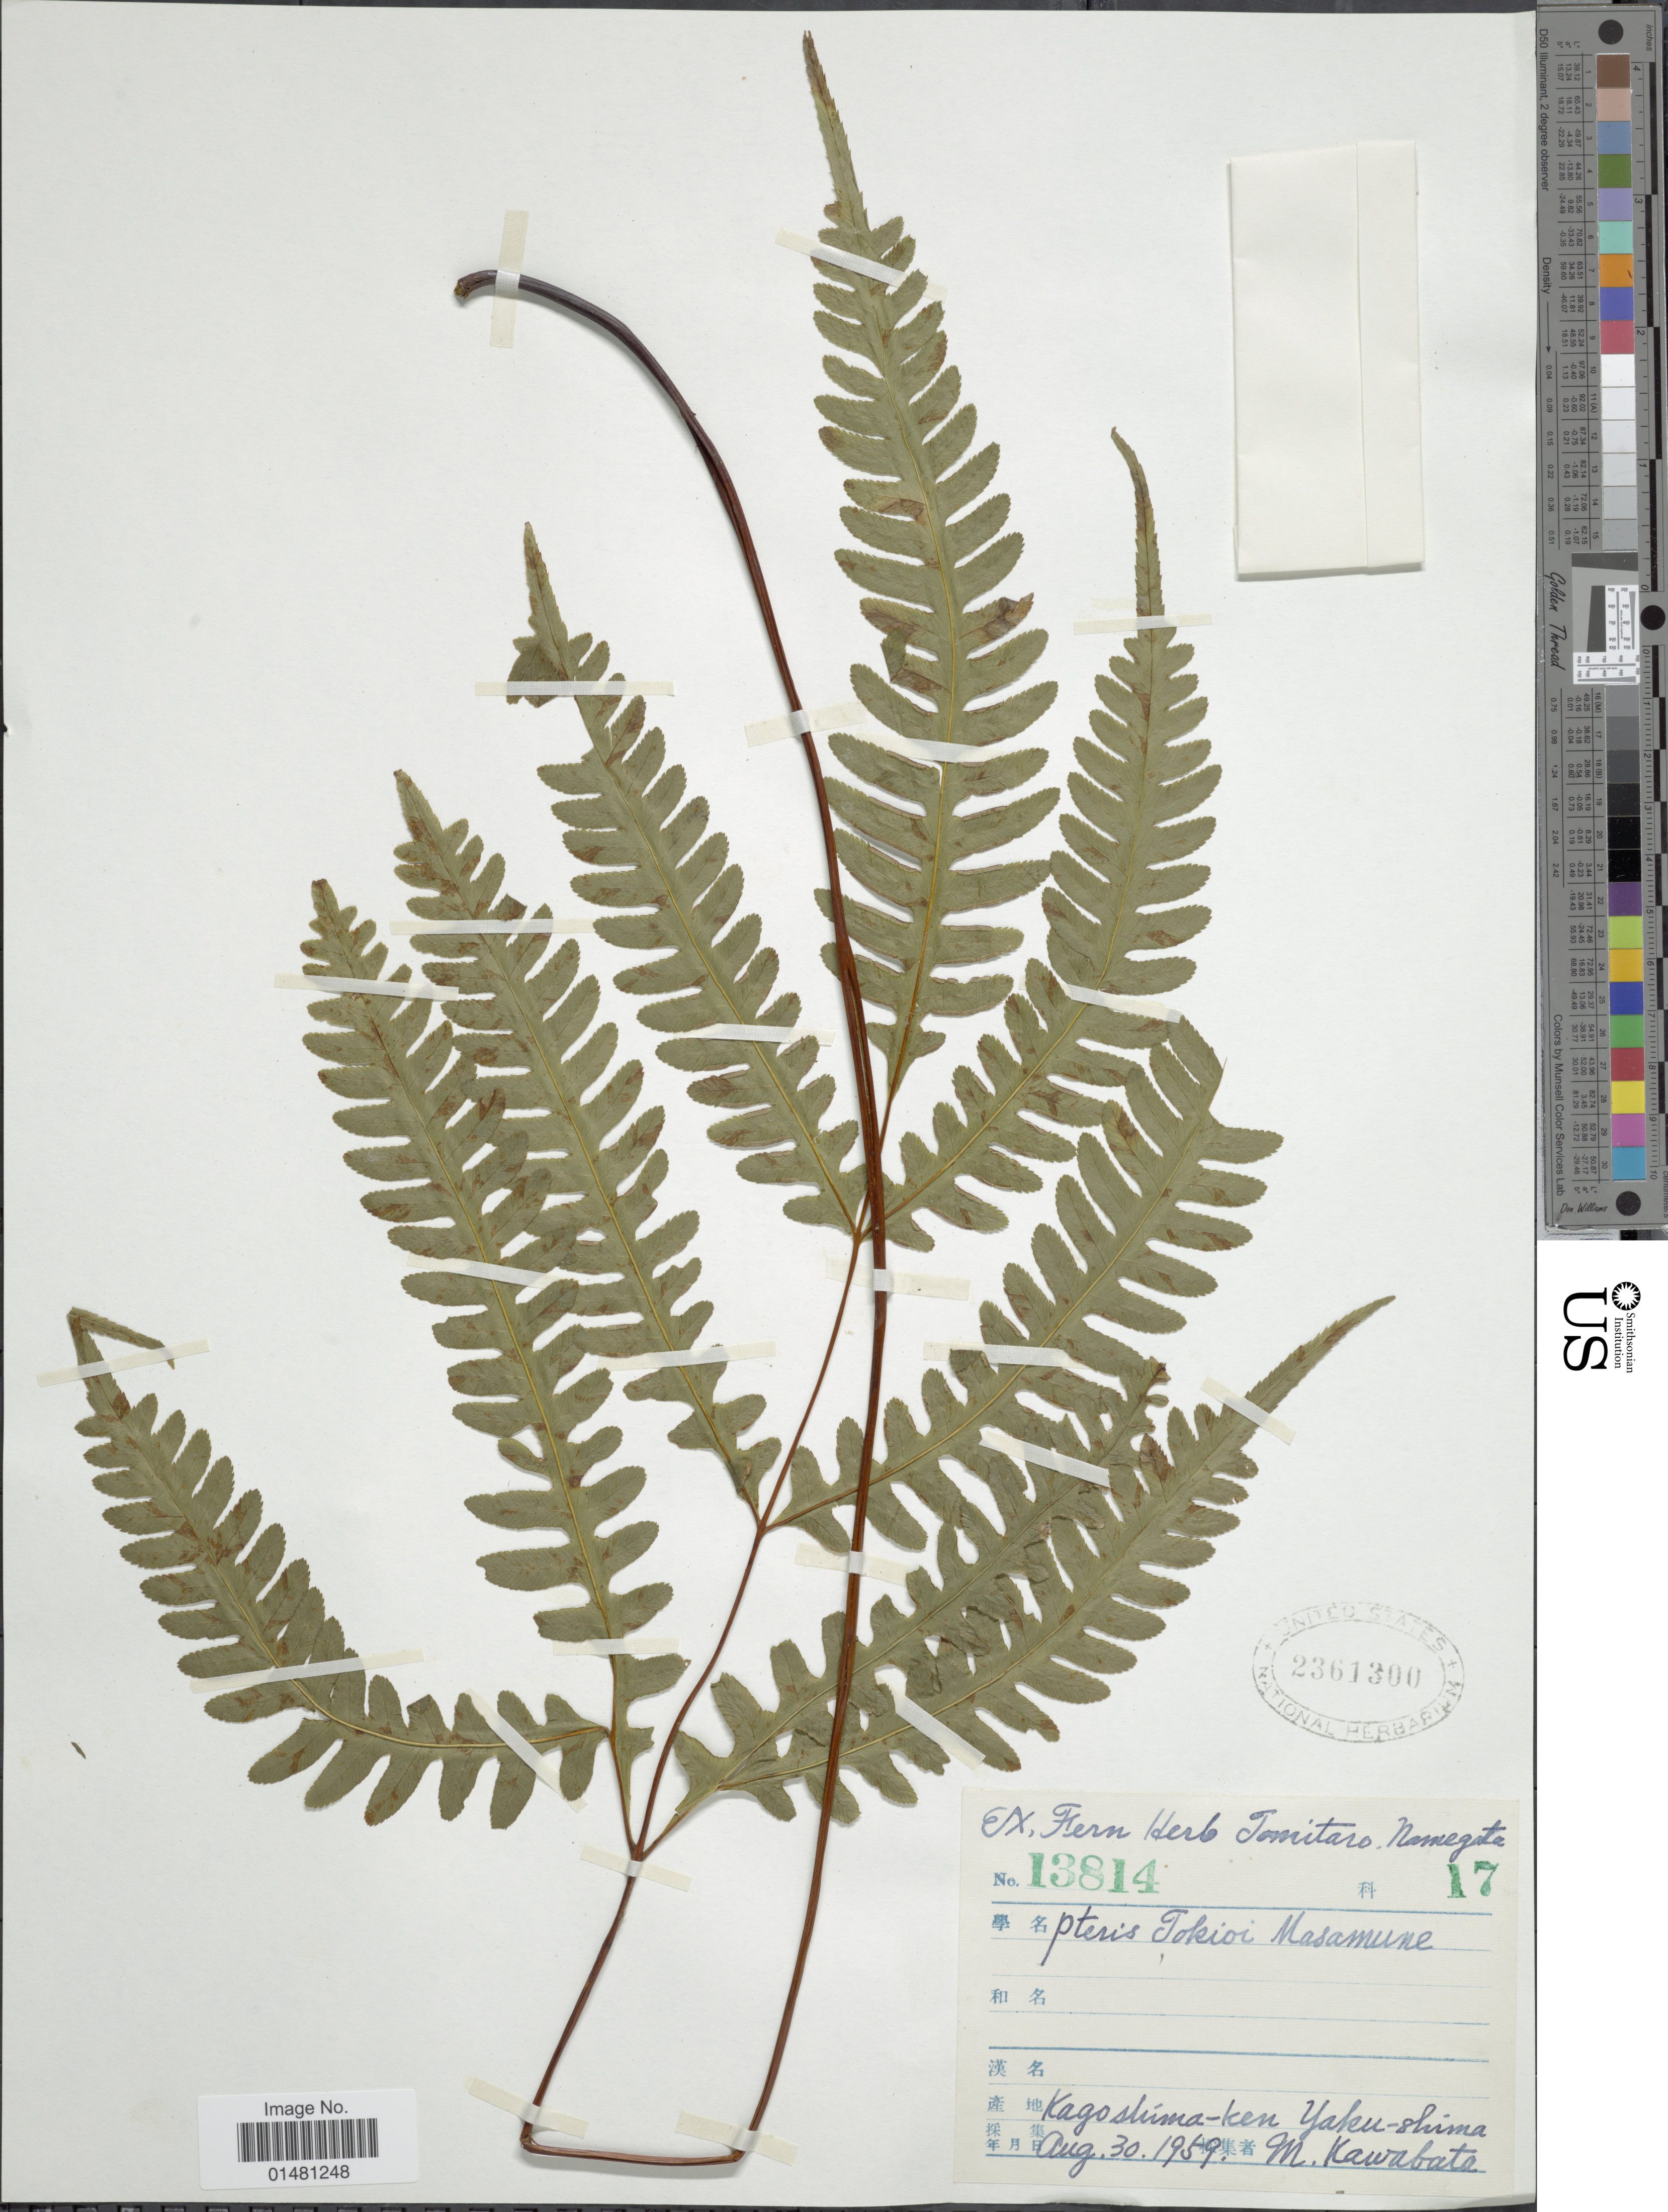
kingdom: Plantae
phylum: Tracheophyta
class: Polypodiopsida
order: Polypodiales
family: Pteridaceae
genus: Pteris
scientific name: Pteris tokioi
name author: Masam.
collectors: M. Kawabata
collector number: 13814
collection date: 1959-08-30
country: Japan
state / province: Kagosima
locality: Kagoshima-ken Yaku-shima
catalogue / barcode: US 2361300